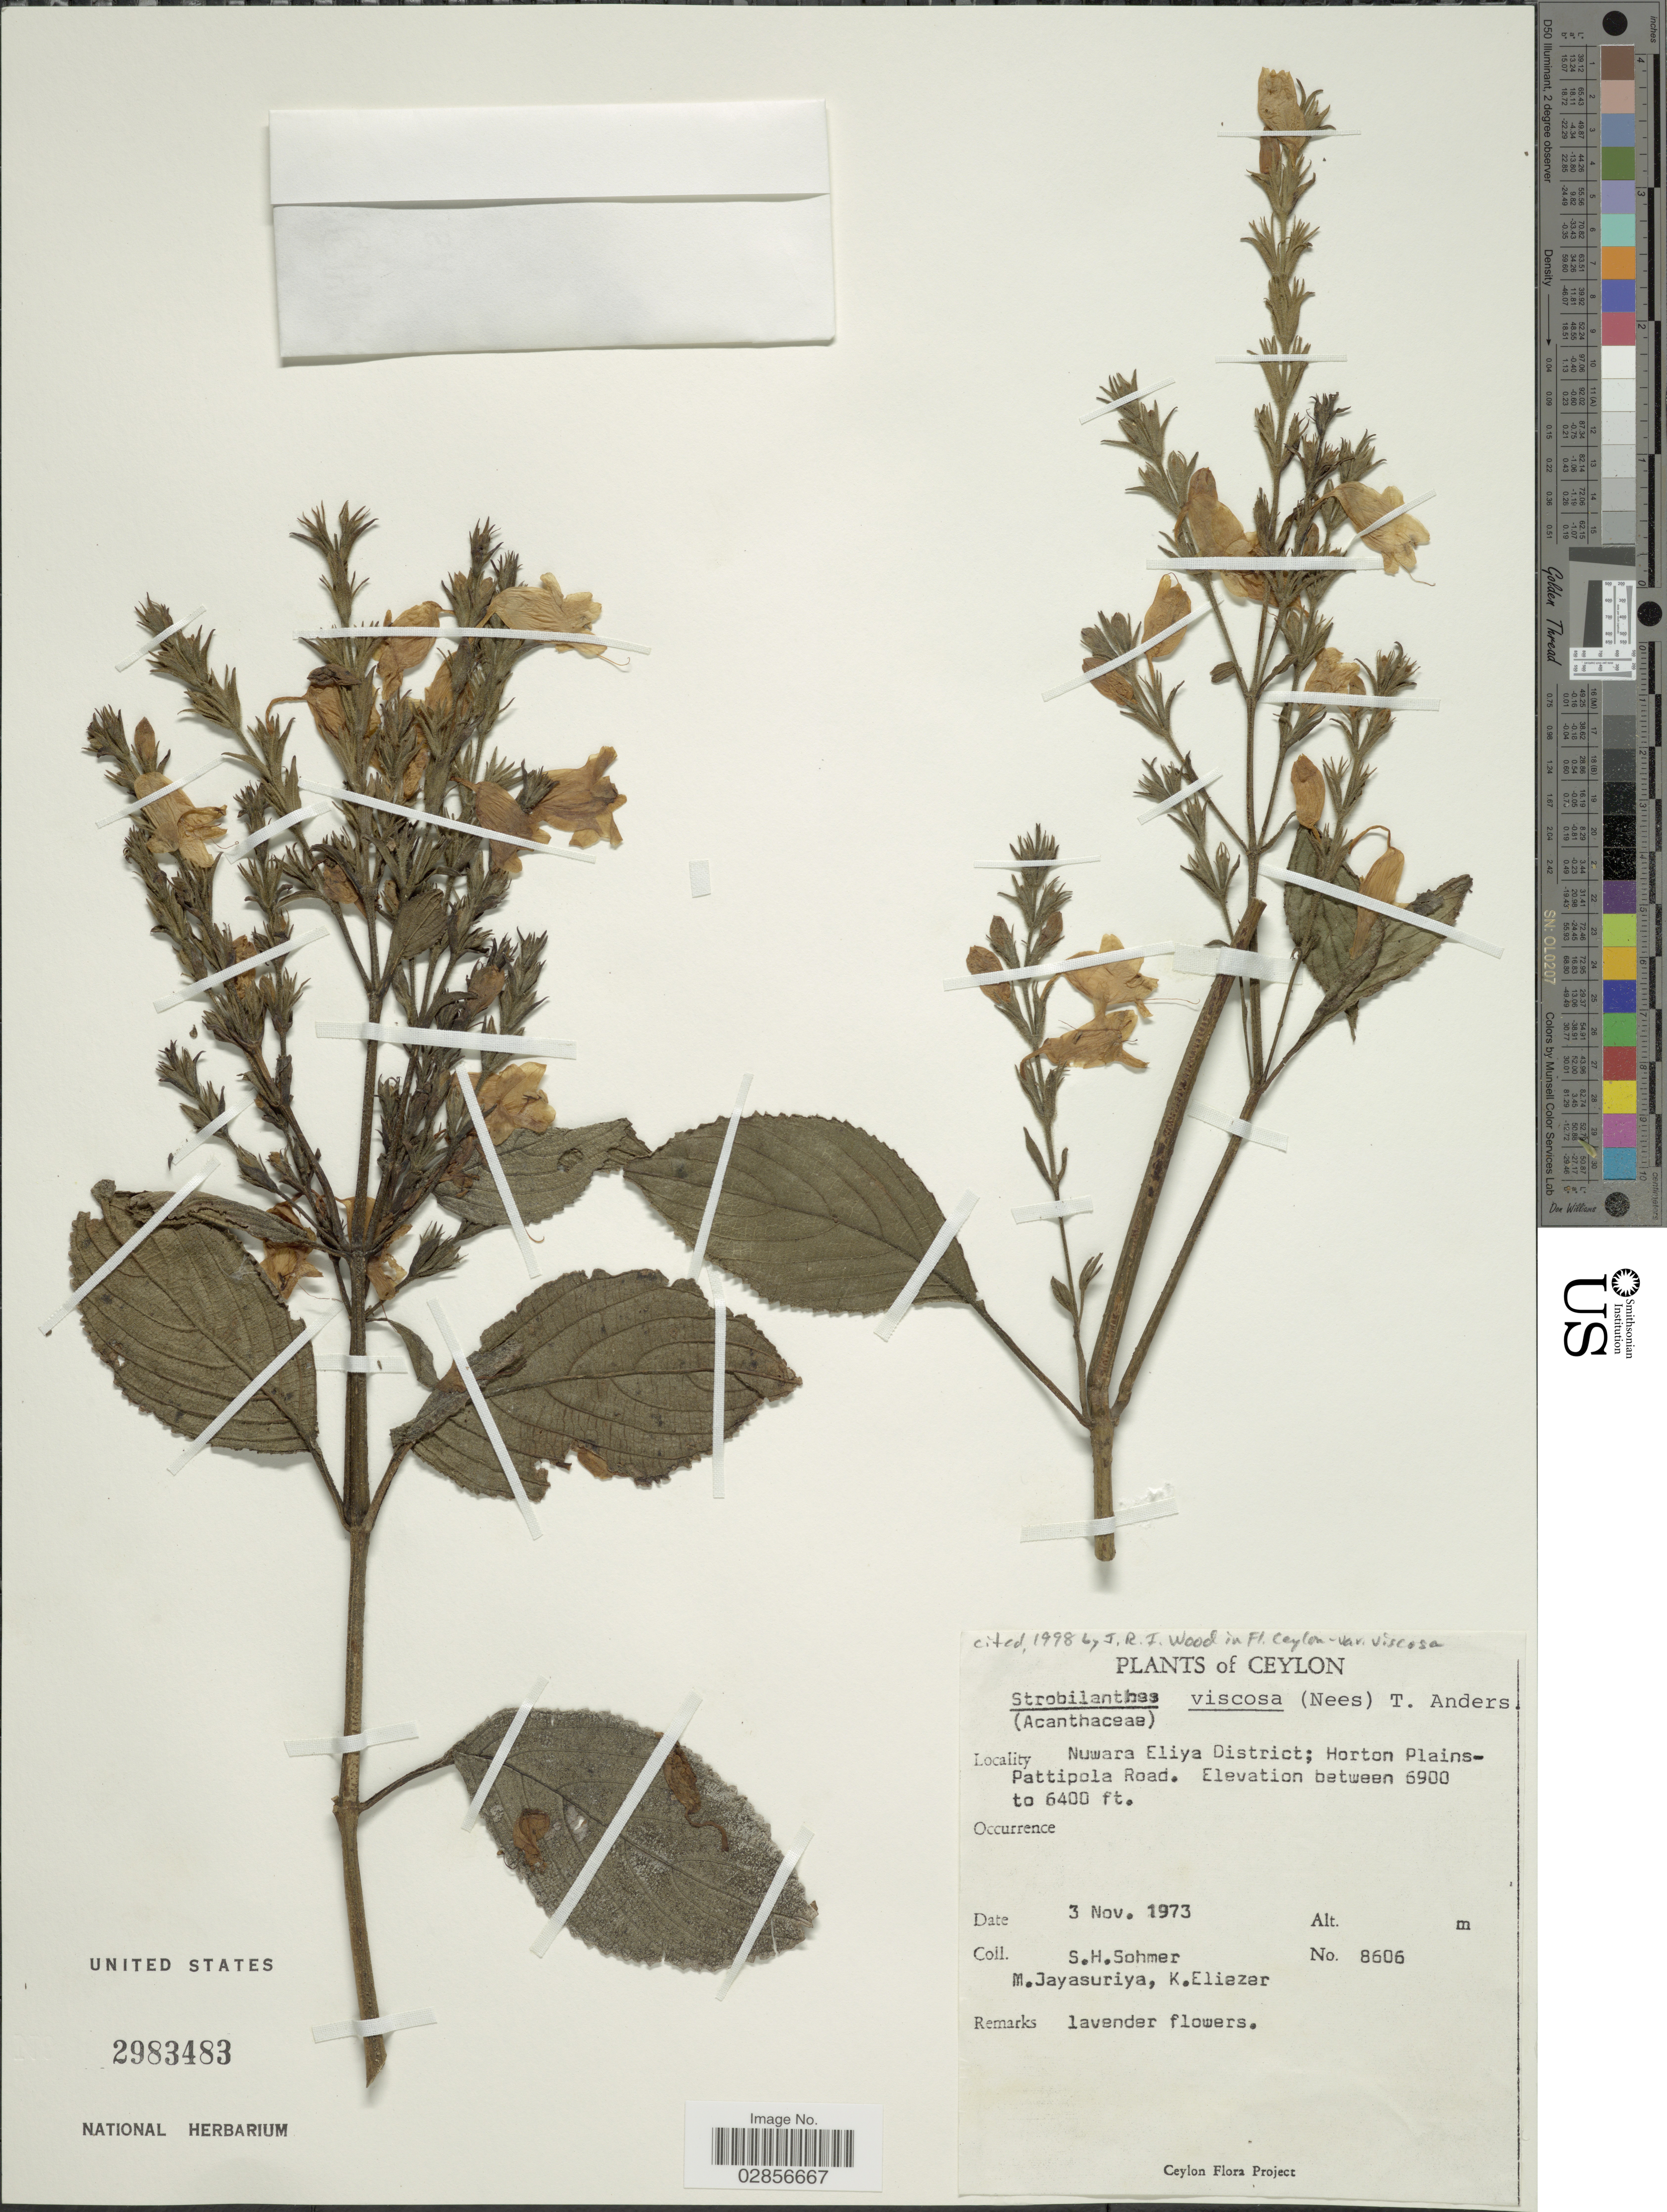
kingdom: Plantae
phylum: Tracheophyta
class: Magnoliopsida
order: Lamiales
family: Acanthaceae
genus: Strobilanthes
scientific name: Strobilanthes viscosa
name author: T. Anderson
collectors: S. H. Sohmer, M. Jayasuriya & K. Eliezer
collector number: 8606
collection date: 1973-11-03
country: Sri Lanka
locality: Ceylon, Nuwara Eliya District; Horton Plains-Pattipola Road.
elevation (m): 1951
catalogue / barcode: US 2983483